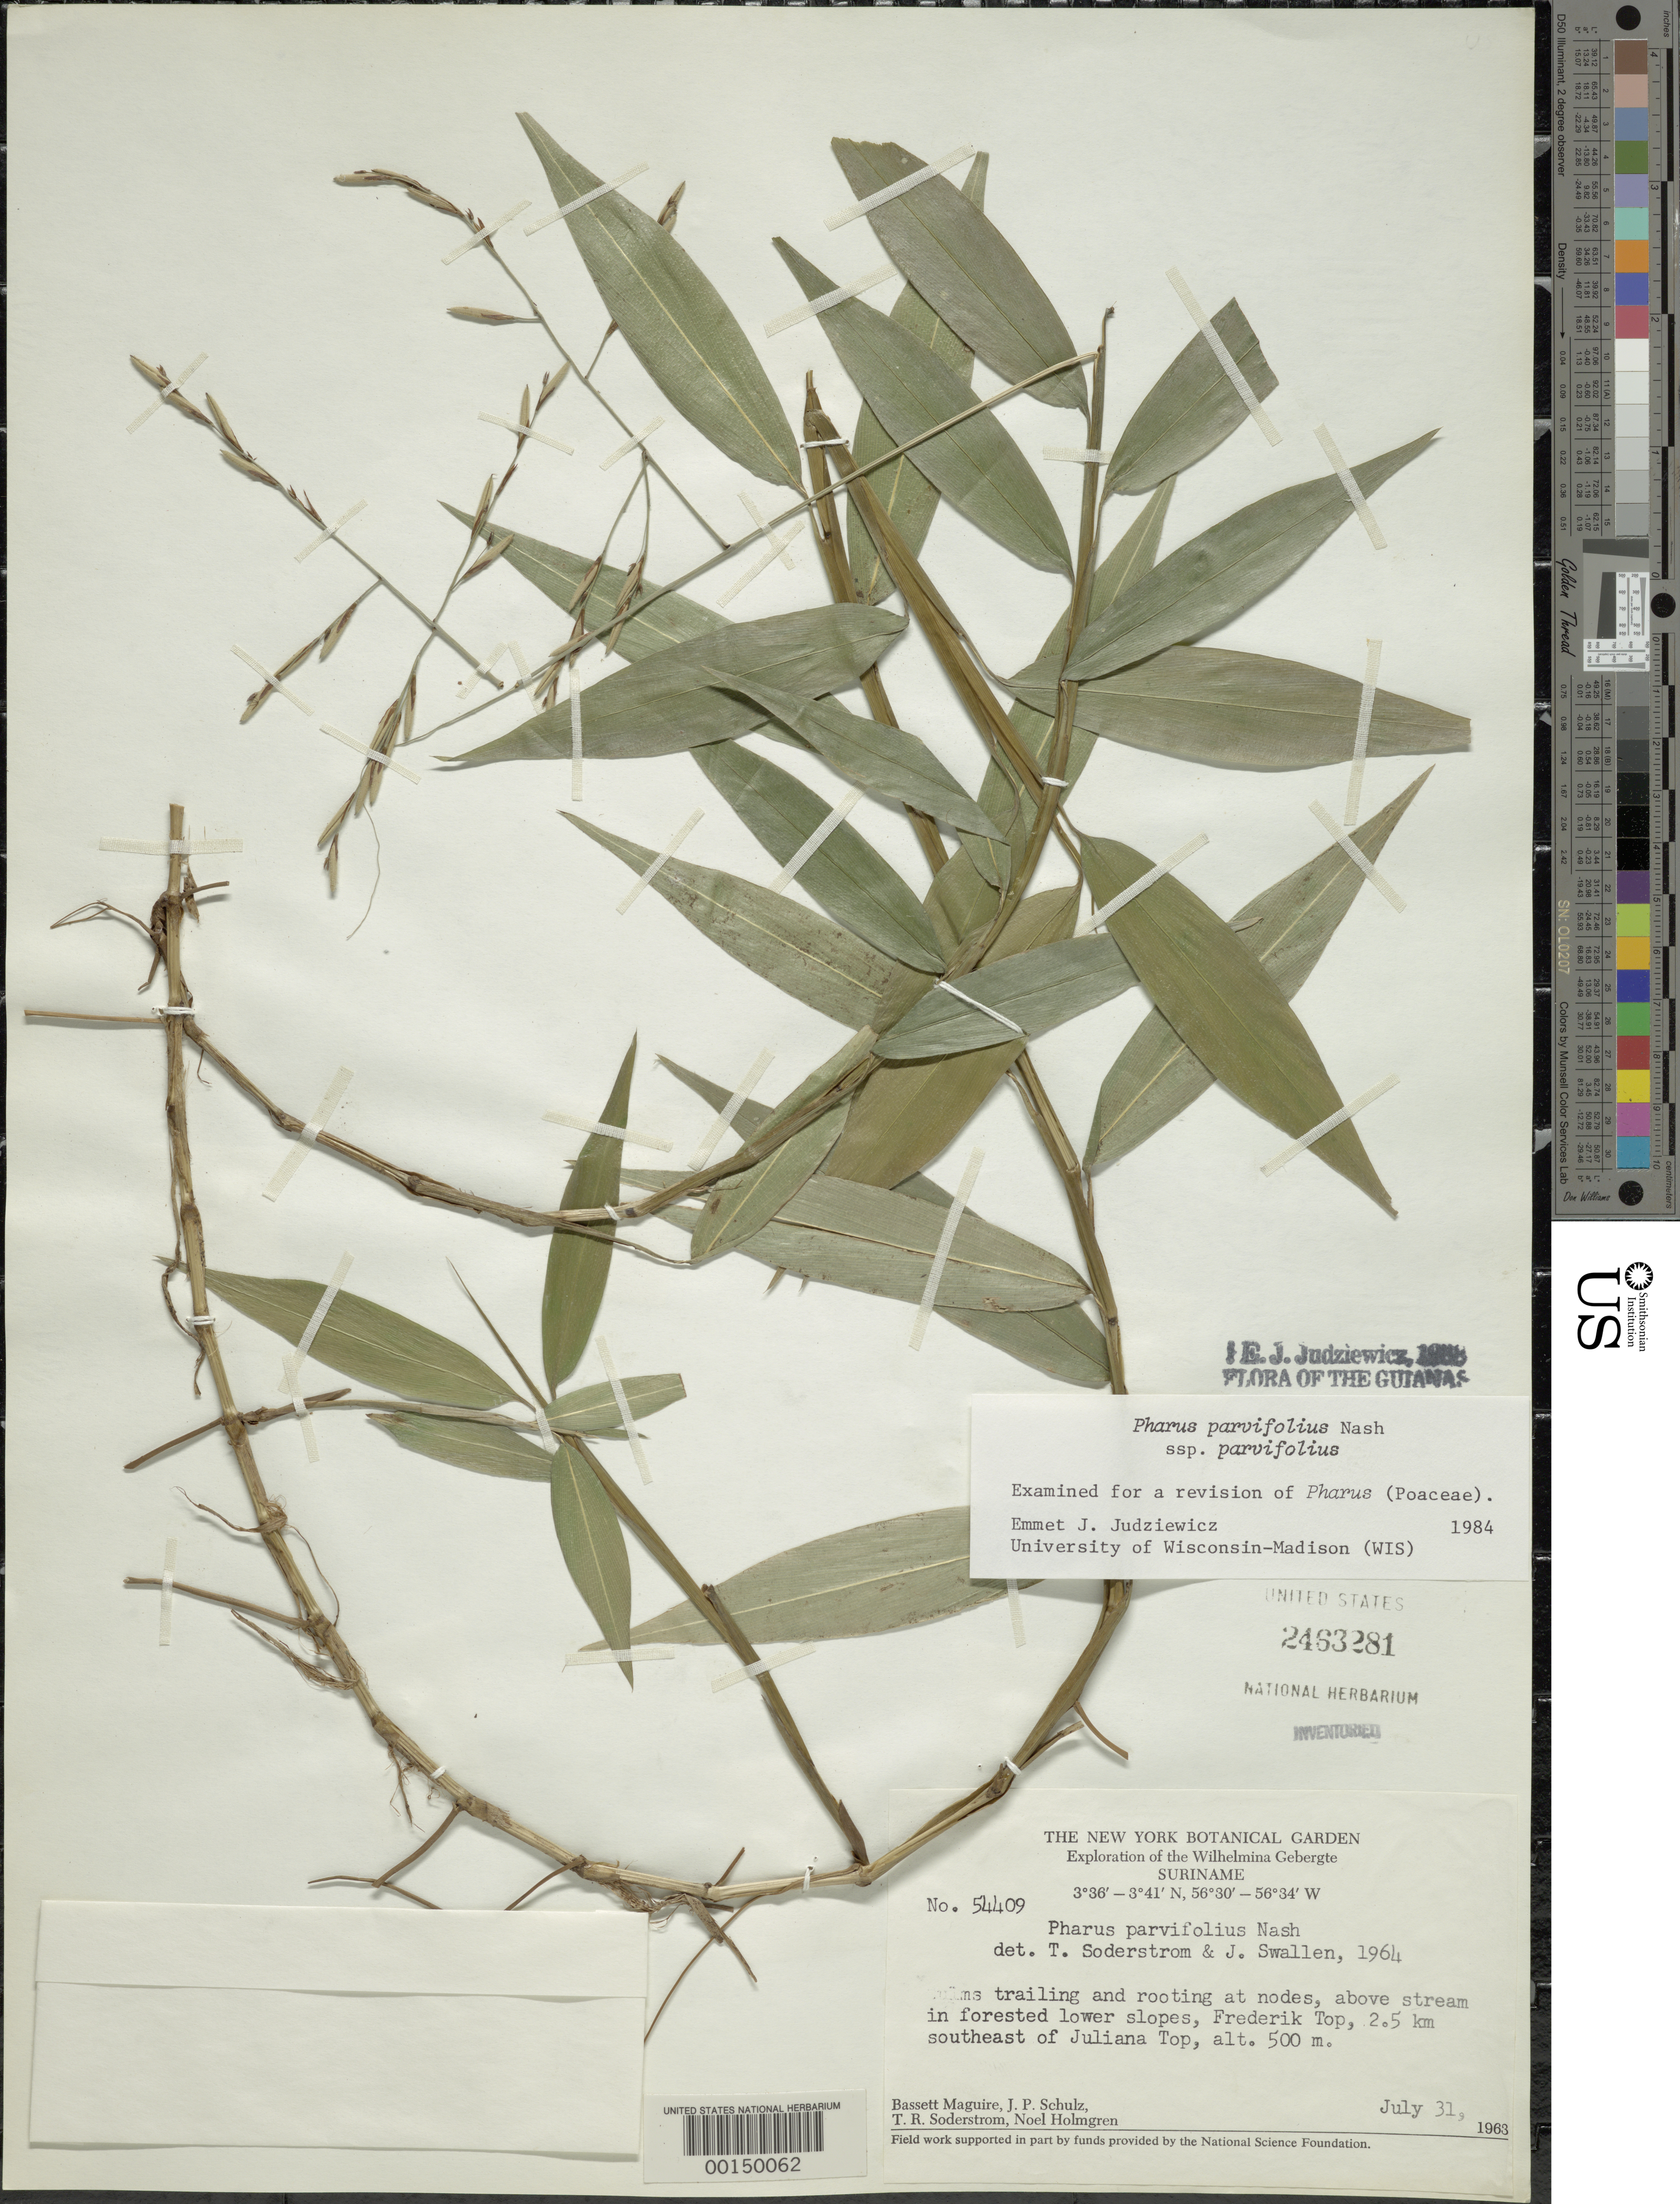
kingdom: Plantae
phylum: Tracheophyta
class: Liliopsida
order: Poales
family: Poaceae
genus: Pharus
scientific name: Pharus parvifolius subsp. parvifolius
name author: Nash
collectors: B. Maguire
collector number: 54409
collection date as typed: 31 Jul 1963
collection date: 1963-07-31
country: Suriname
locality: Lat. 03 36'n: long. 56 30'w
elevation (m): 500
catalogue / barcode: US 2463281